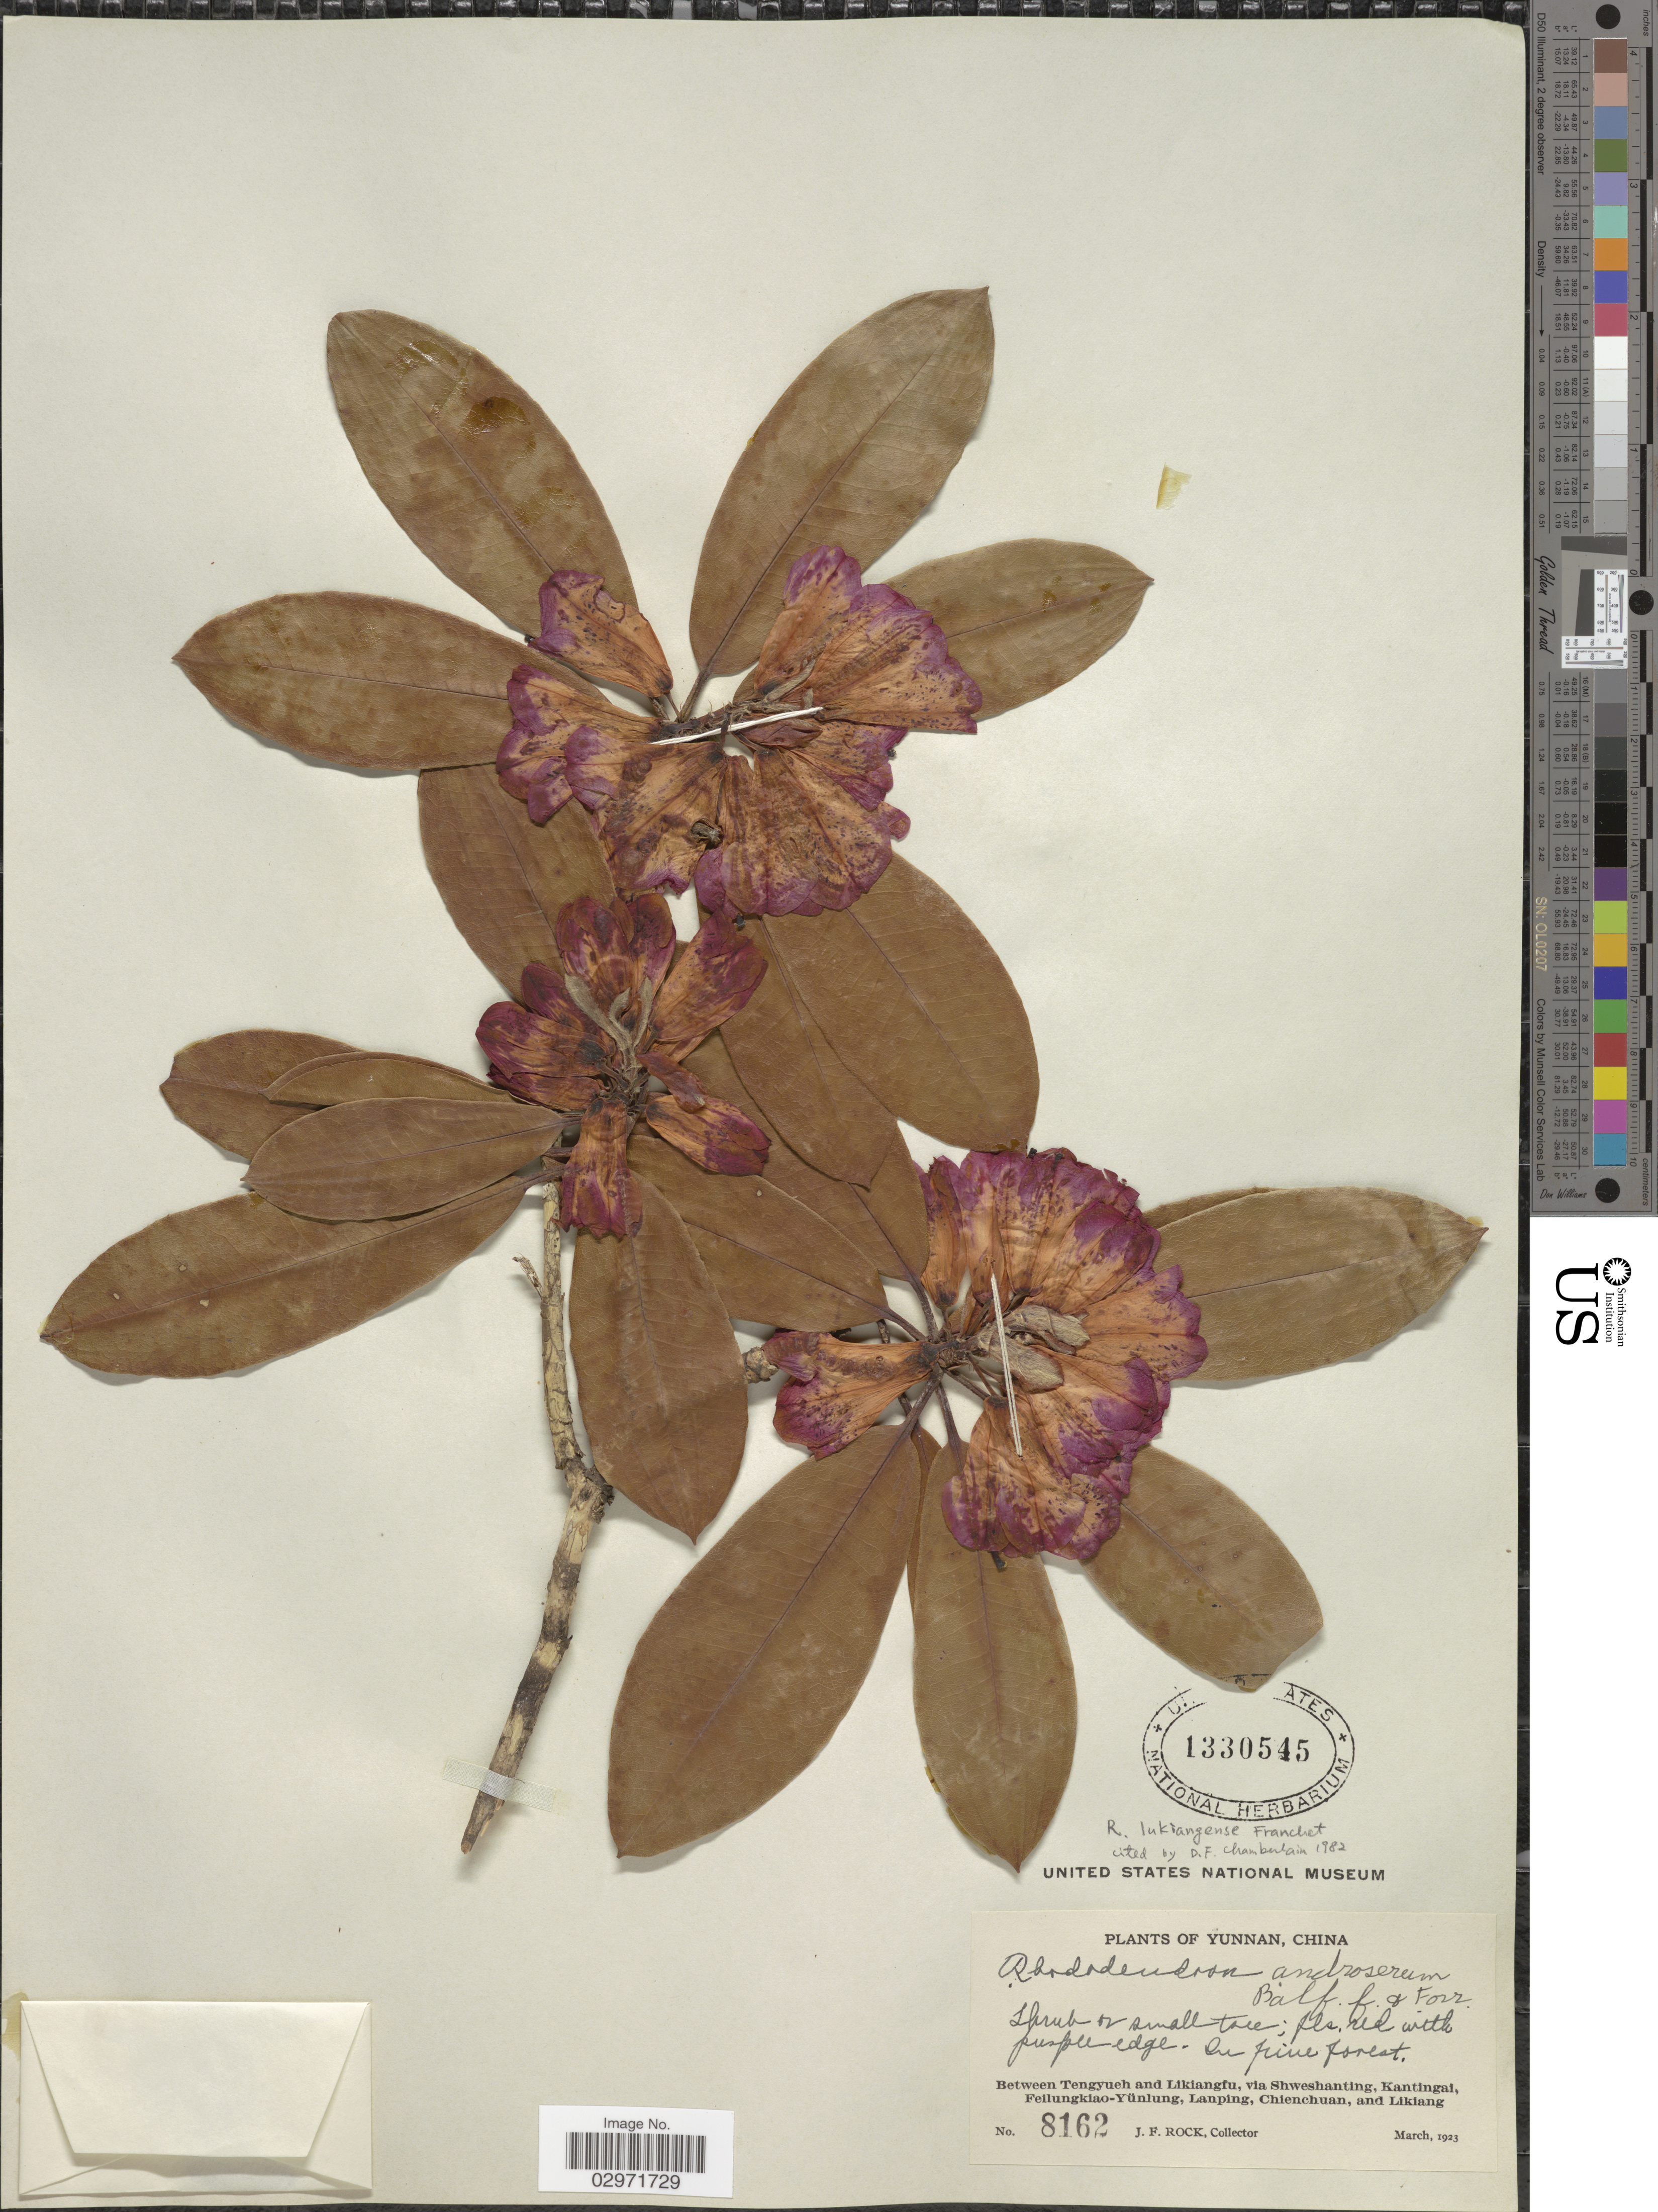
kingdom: Plantae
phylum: Tracheophyta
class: Magnoliopsida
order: Ericales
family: Ericaceae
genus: Rhododendron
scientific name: Rhododendron lukiangense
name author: Franch.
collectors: J. Rock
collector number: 8162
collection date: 1923-03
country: China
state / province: Yunnan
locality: Between Tengyueh and Likiangfu, via Shweshanting, Kantingai, Feilungkiao-Yünlung, Lanping, Chienchuan, and Likiang.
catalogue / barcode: US 1330545